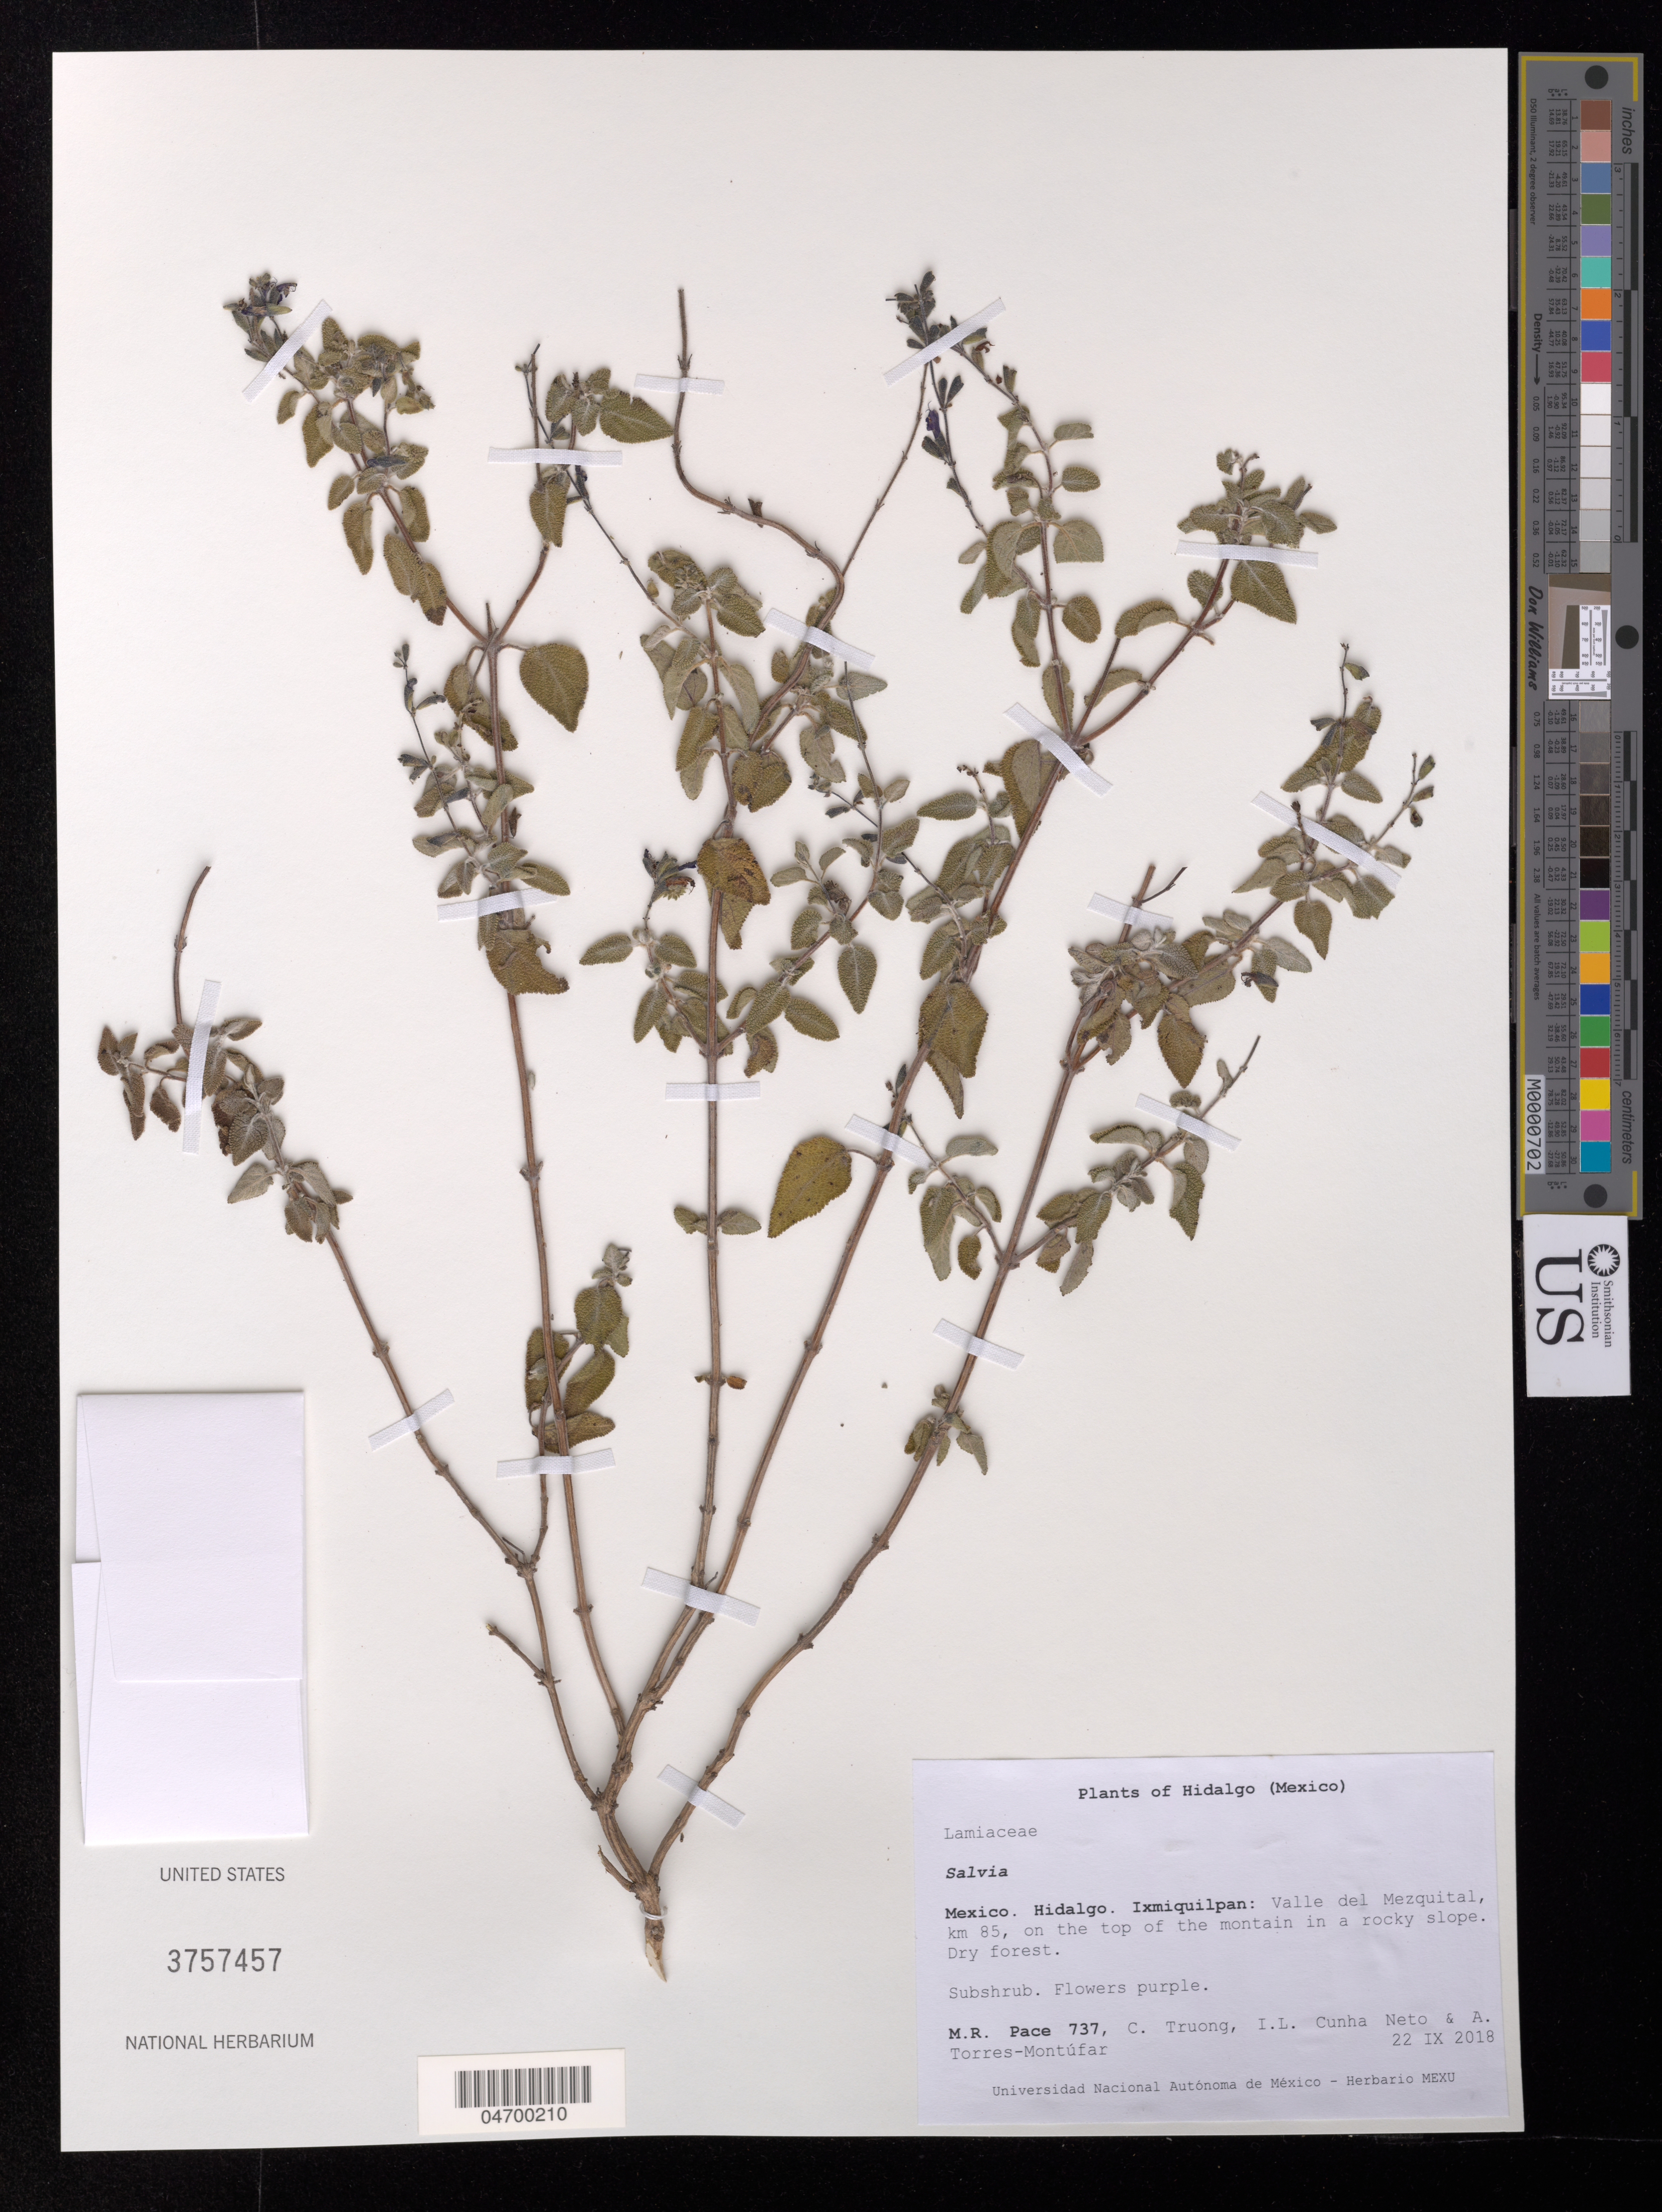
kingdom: Plantae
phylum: Tracheophyta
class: Magnoliopsida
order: Lamiales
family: Lamiaceae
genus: Salvia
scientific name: Salvia sp.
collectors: M. R. Pace, C. Truong, I. L. Cunha Neto & A. Torres-Montúfar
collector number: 737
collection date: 2018-09-22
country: Mexico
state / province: Hidalgo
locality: Ixmiquilpan: Valle del Mezquital, km 85, on top of the montain in a rocky slope.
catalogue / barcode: US 3757457